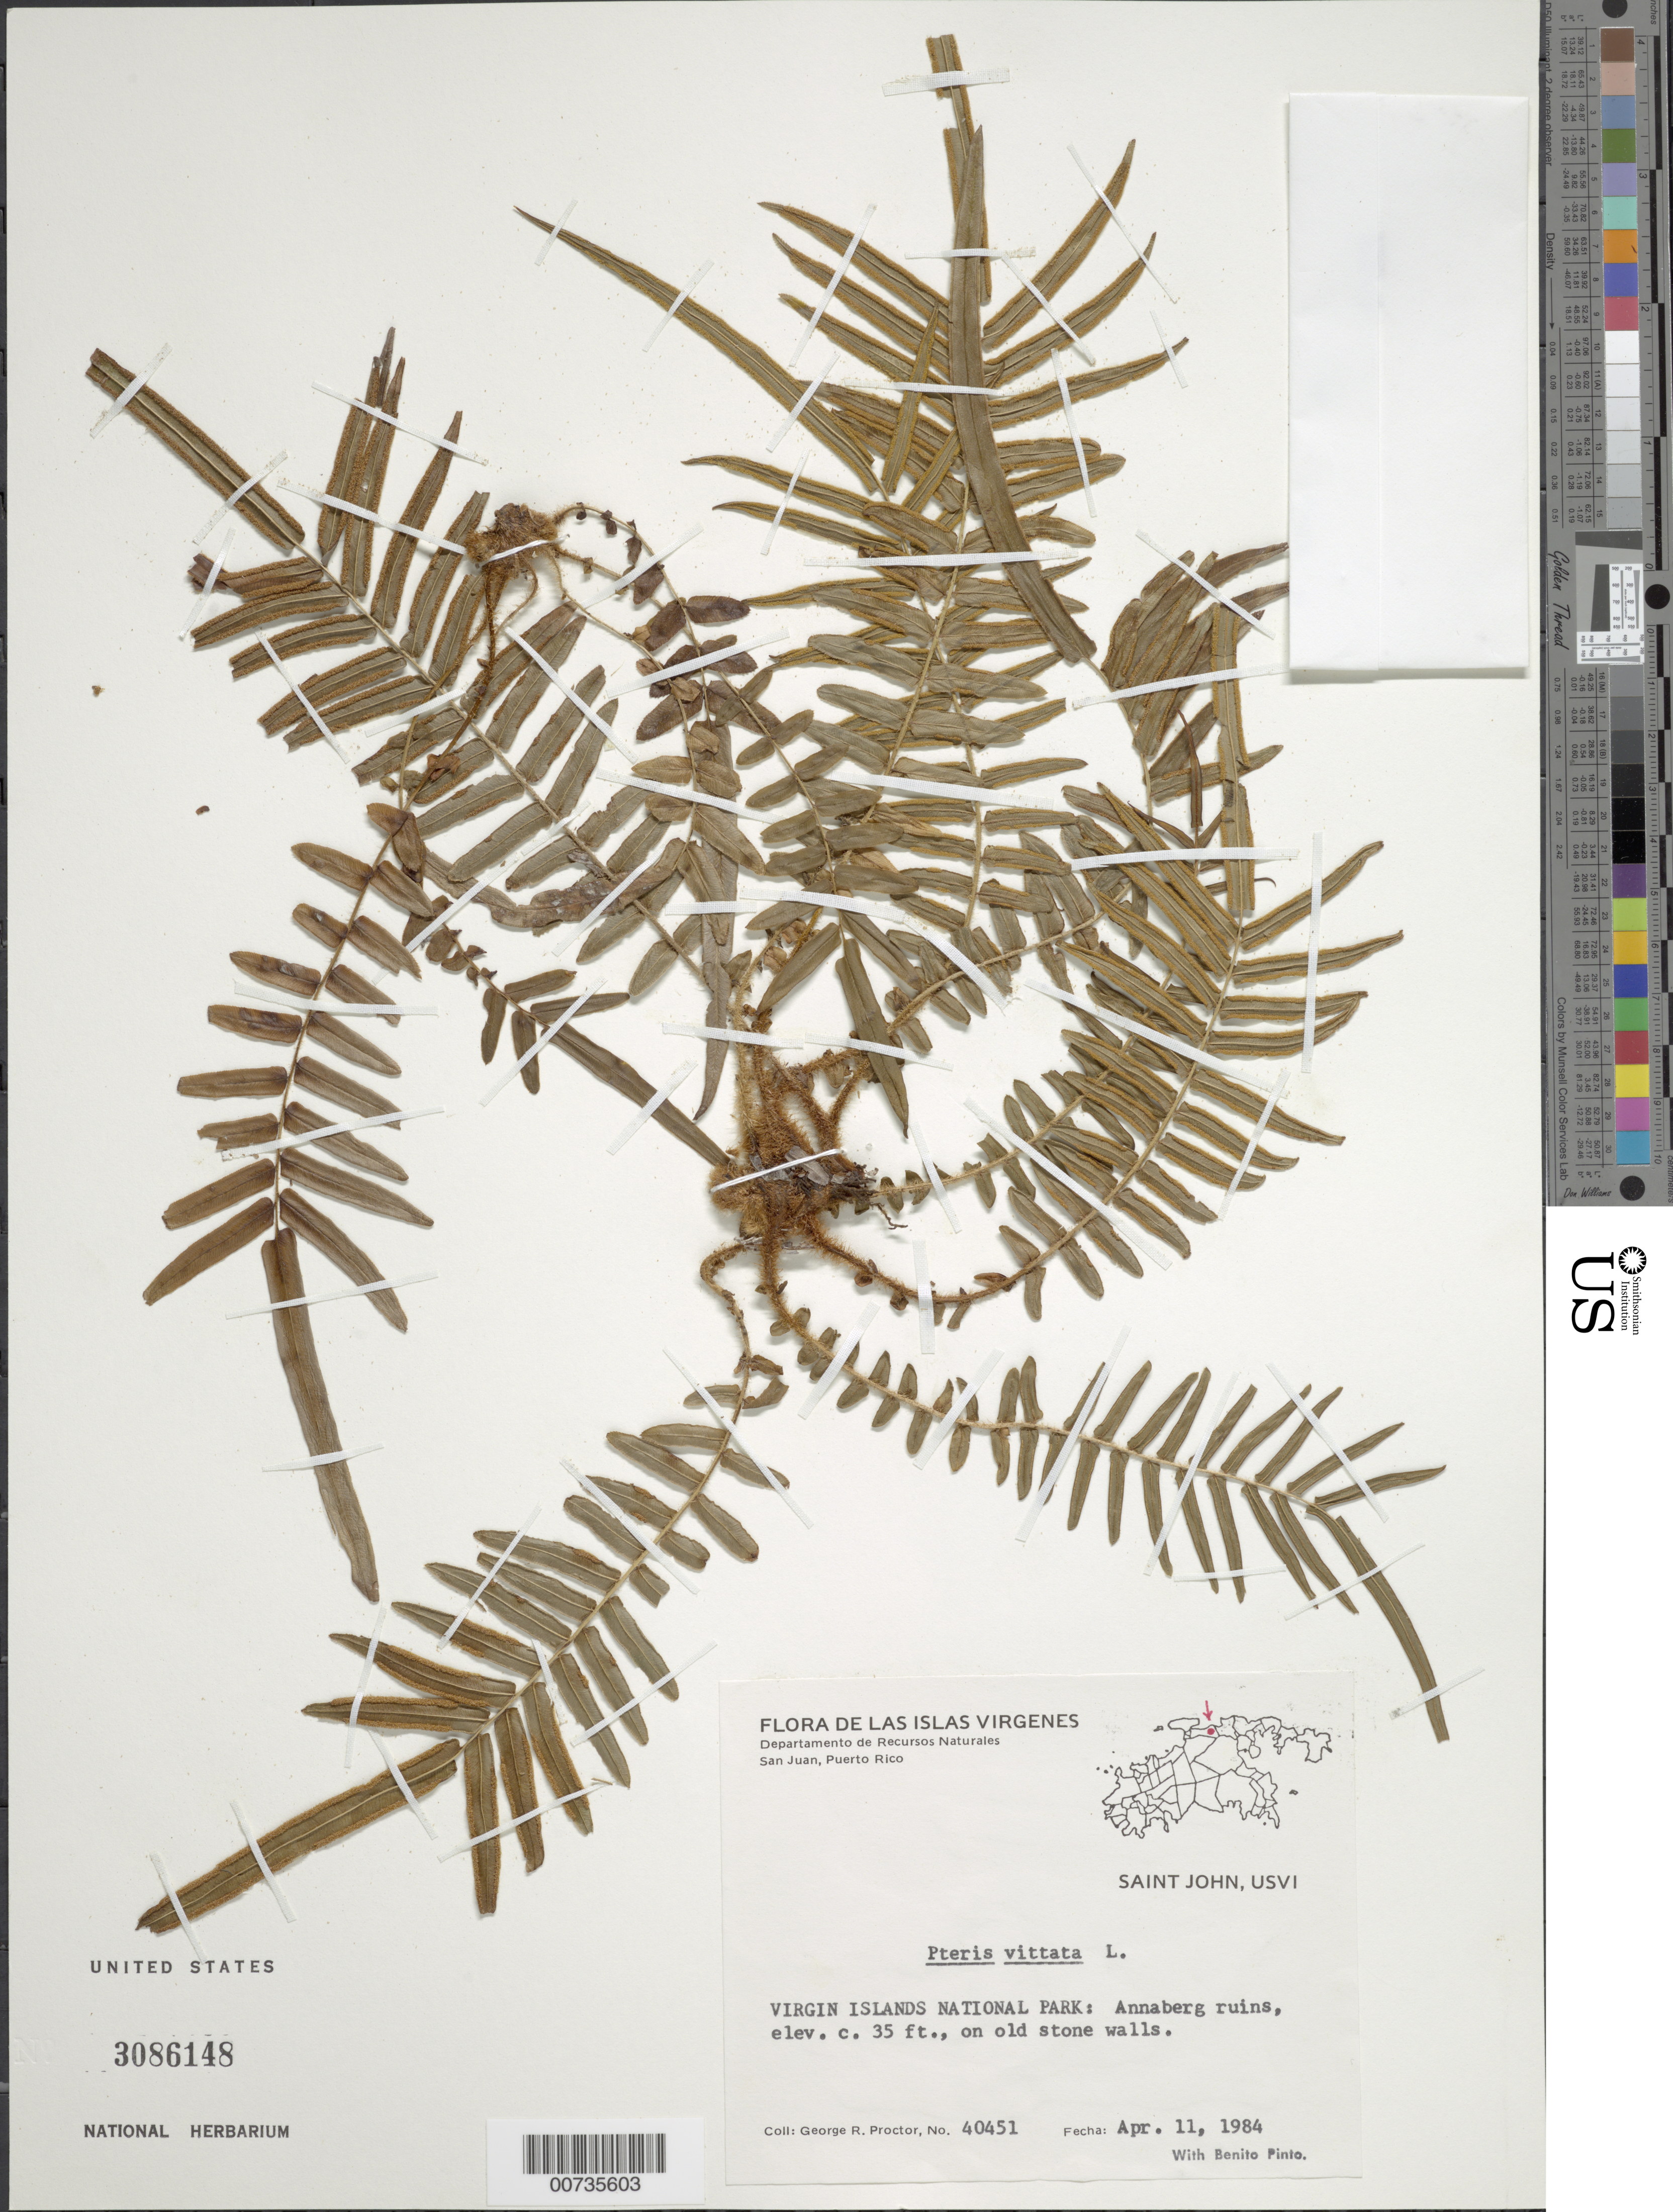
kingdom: Plantae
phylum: Tracheophyta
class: Polypodiopsida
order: Polypodiales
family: Pteridaceae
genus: Pteris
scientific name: Pteris vittata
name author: L.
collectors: G. R. Proctor & B. Pinto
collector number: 40451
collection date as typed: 11 Apr 1984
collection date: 1984-04-11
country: U.S. Virgin Islands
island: St. John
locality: St. John, Virgin Islands Natl. Park: Annaberg ruins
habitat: On old stone walls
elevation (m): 11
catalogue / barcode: US 3086148